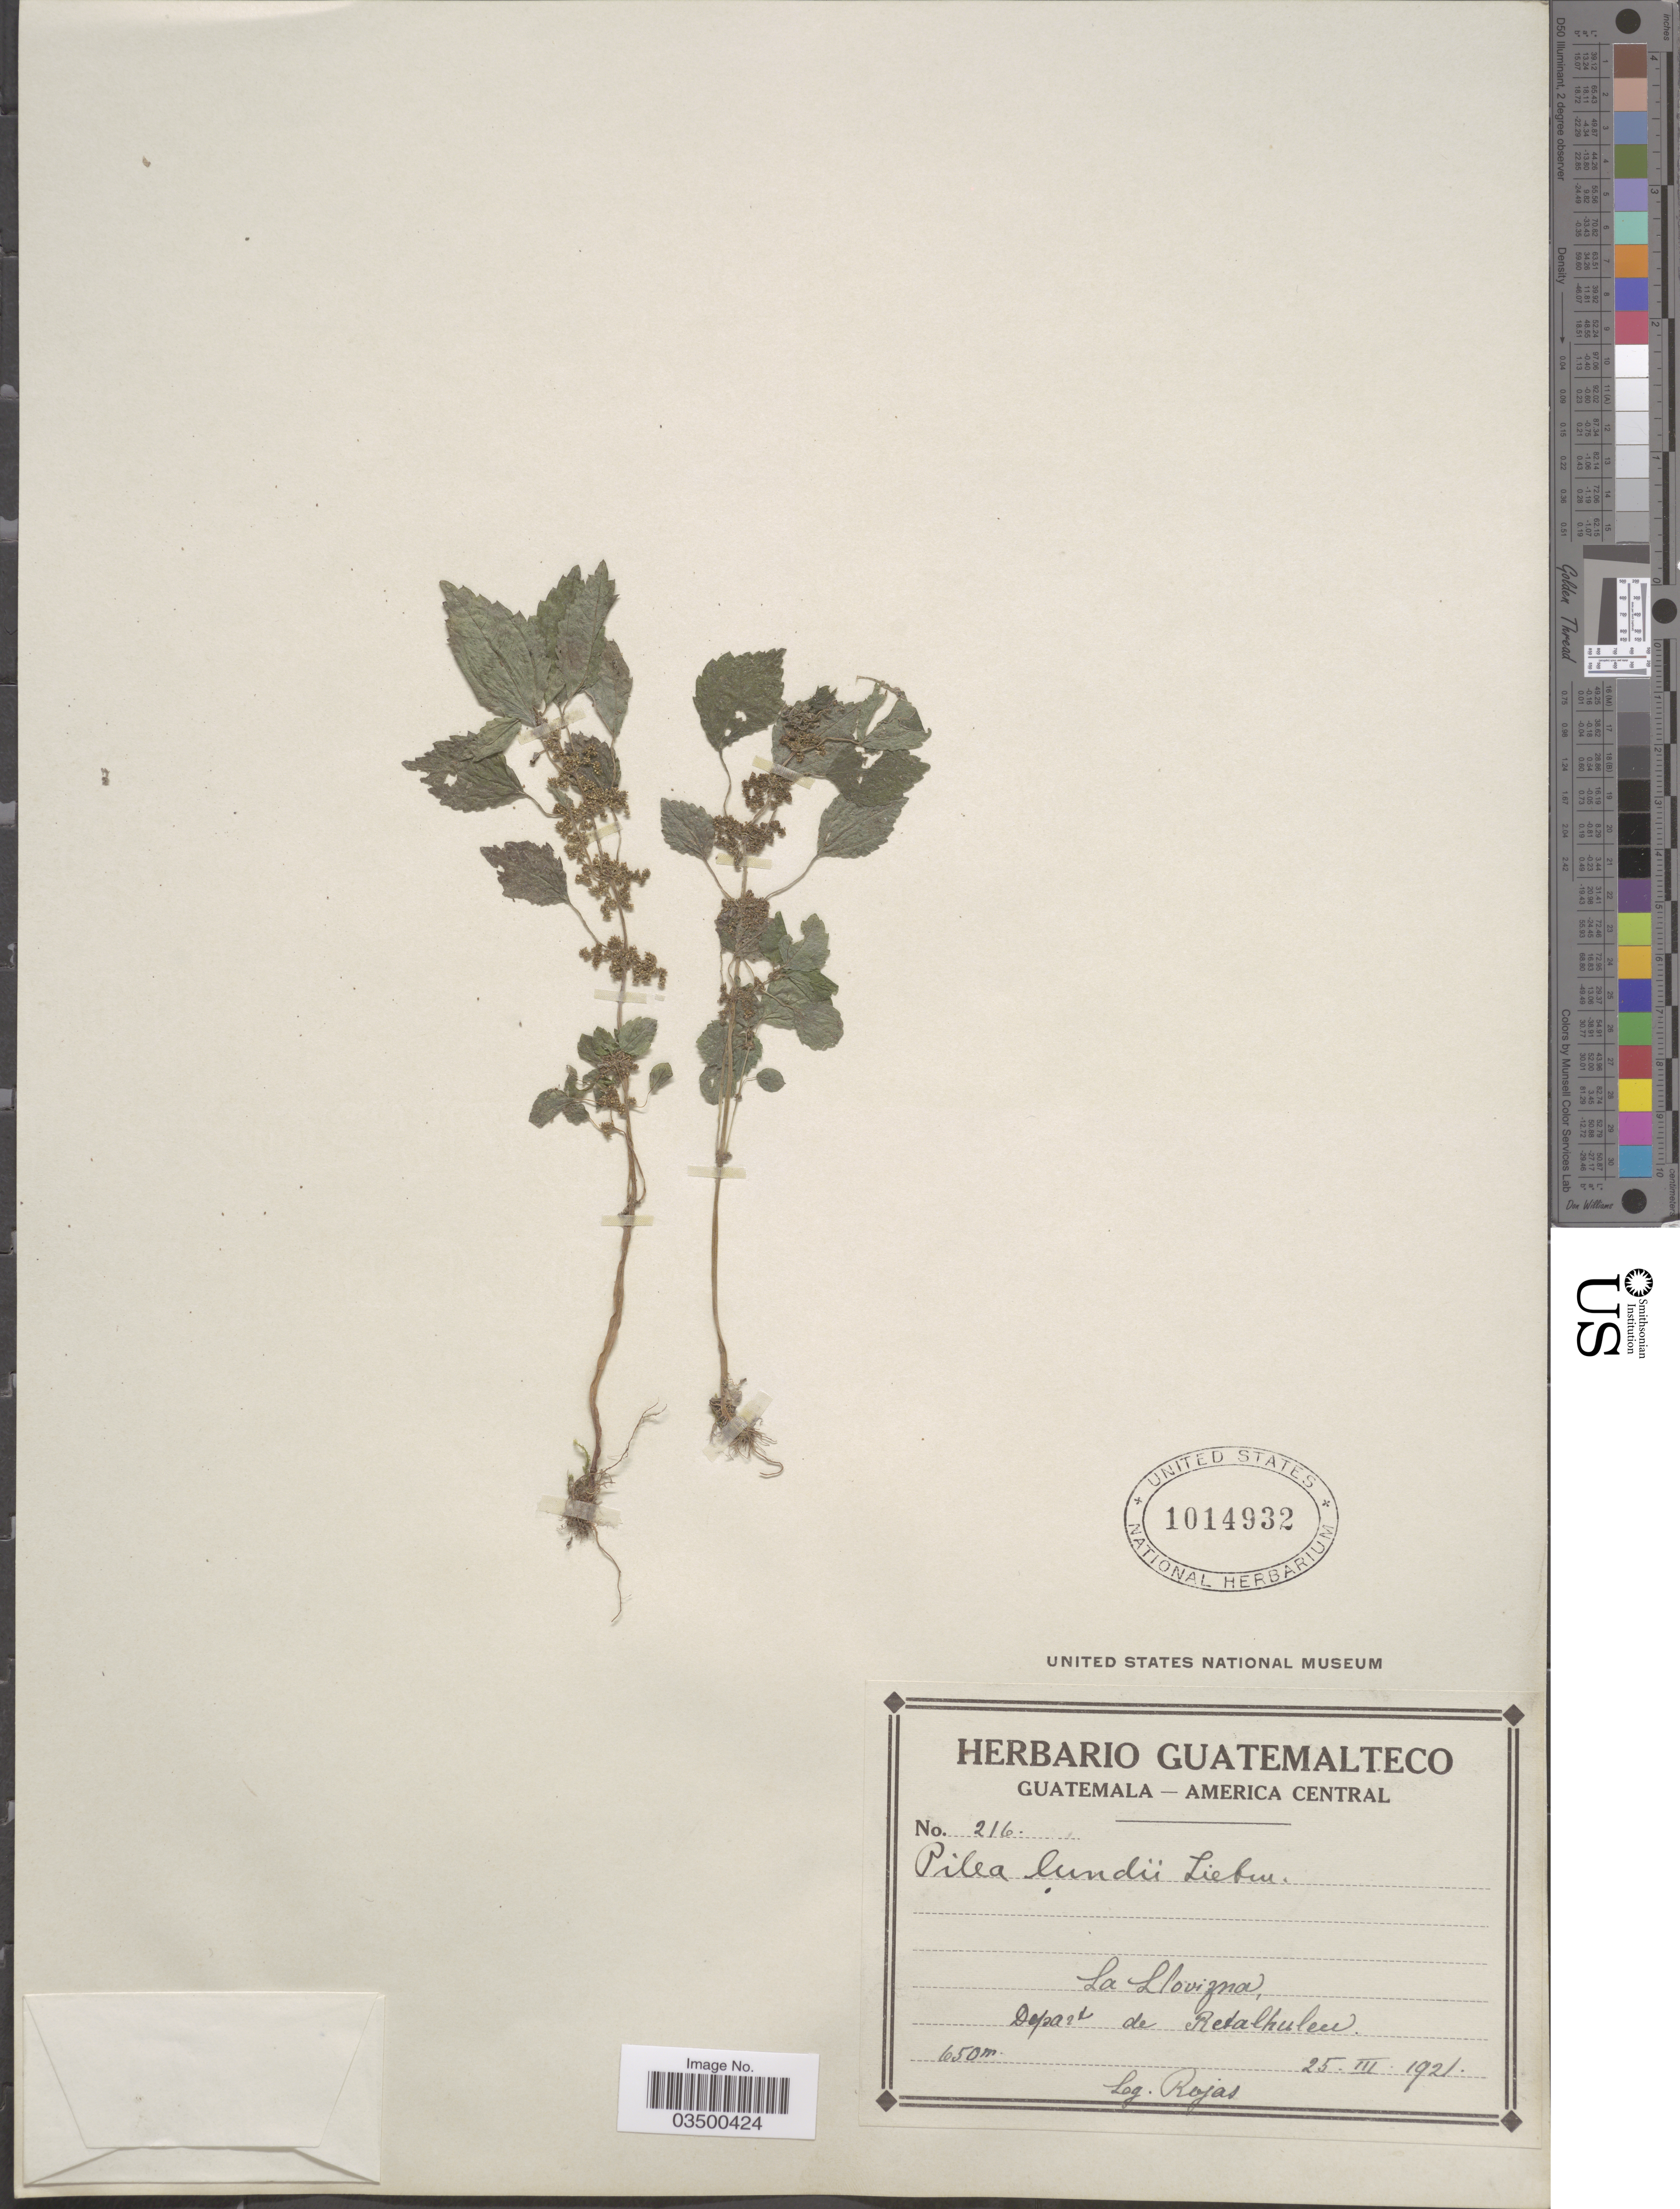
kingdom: Plantae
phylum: Tracheophyta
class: Magnoliopsida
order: Rosales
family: Urticaceae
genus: Pilea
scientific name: Pilea hyalina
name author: Fenzl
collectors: Rojas, --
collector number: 216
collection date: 1921-03-25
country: Guatemala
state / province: Retalhuleu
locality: La Llovizna. Depart. de Retalhuleu.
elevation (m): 650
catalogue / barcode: US 1014932